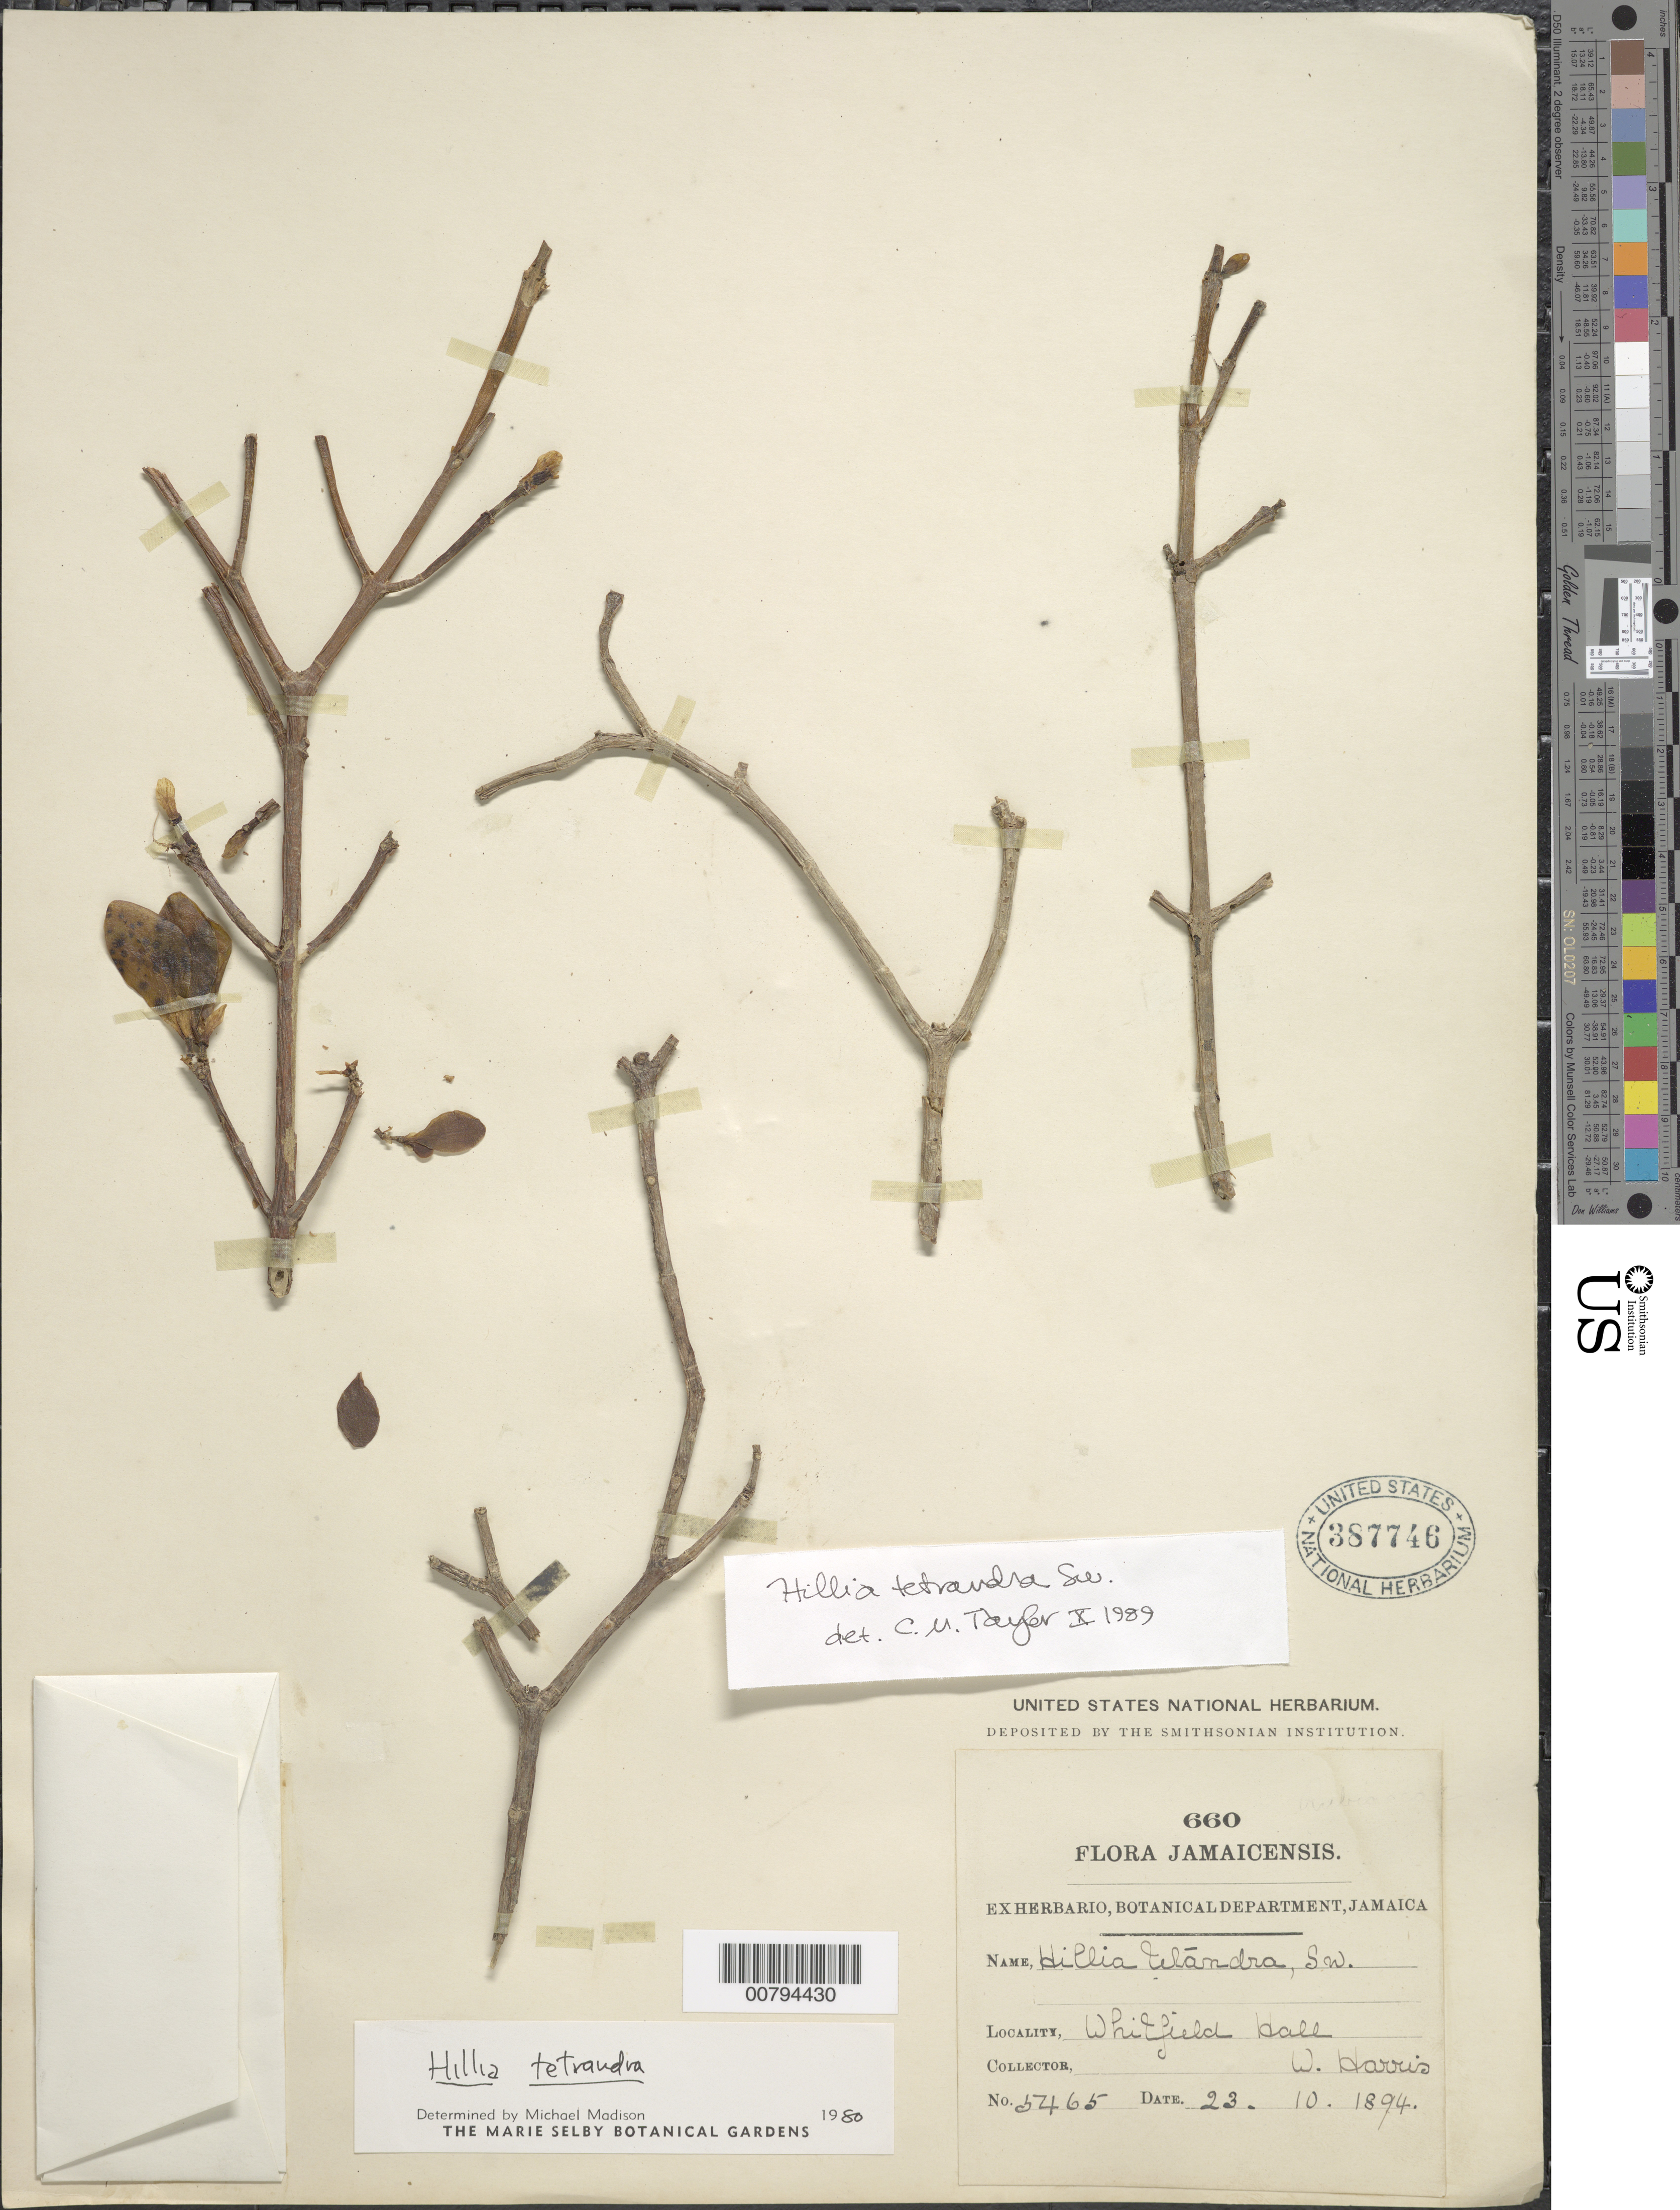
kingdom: Plantae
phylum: Tracheophyta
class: Magnoliopsida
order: Gentianales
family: Rubiaceae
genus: Hillia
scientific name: Hillia tetrandra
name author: Sw.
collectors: W. H. Harris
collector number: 5465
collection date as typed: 22 Oct 1894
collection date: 1894-10-22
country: Jamaica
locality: Whitfield Hall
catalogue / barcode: US 387746